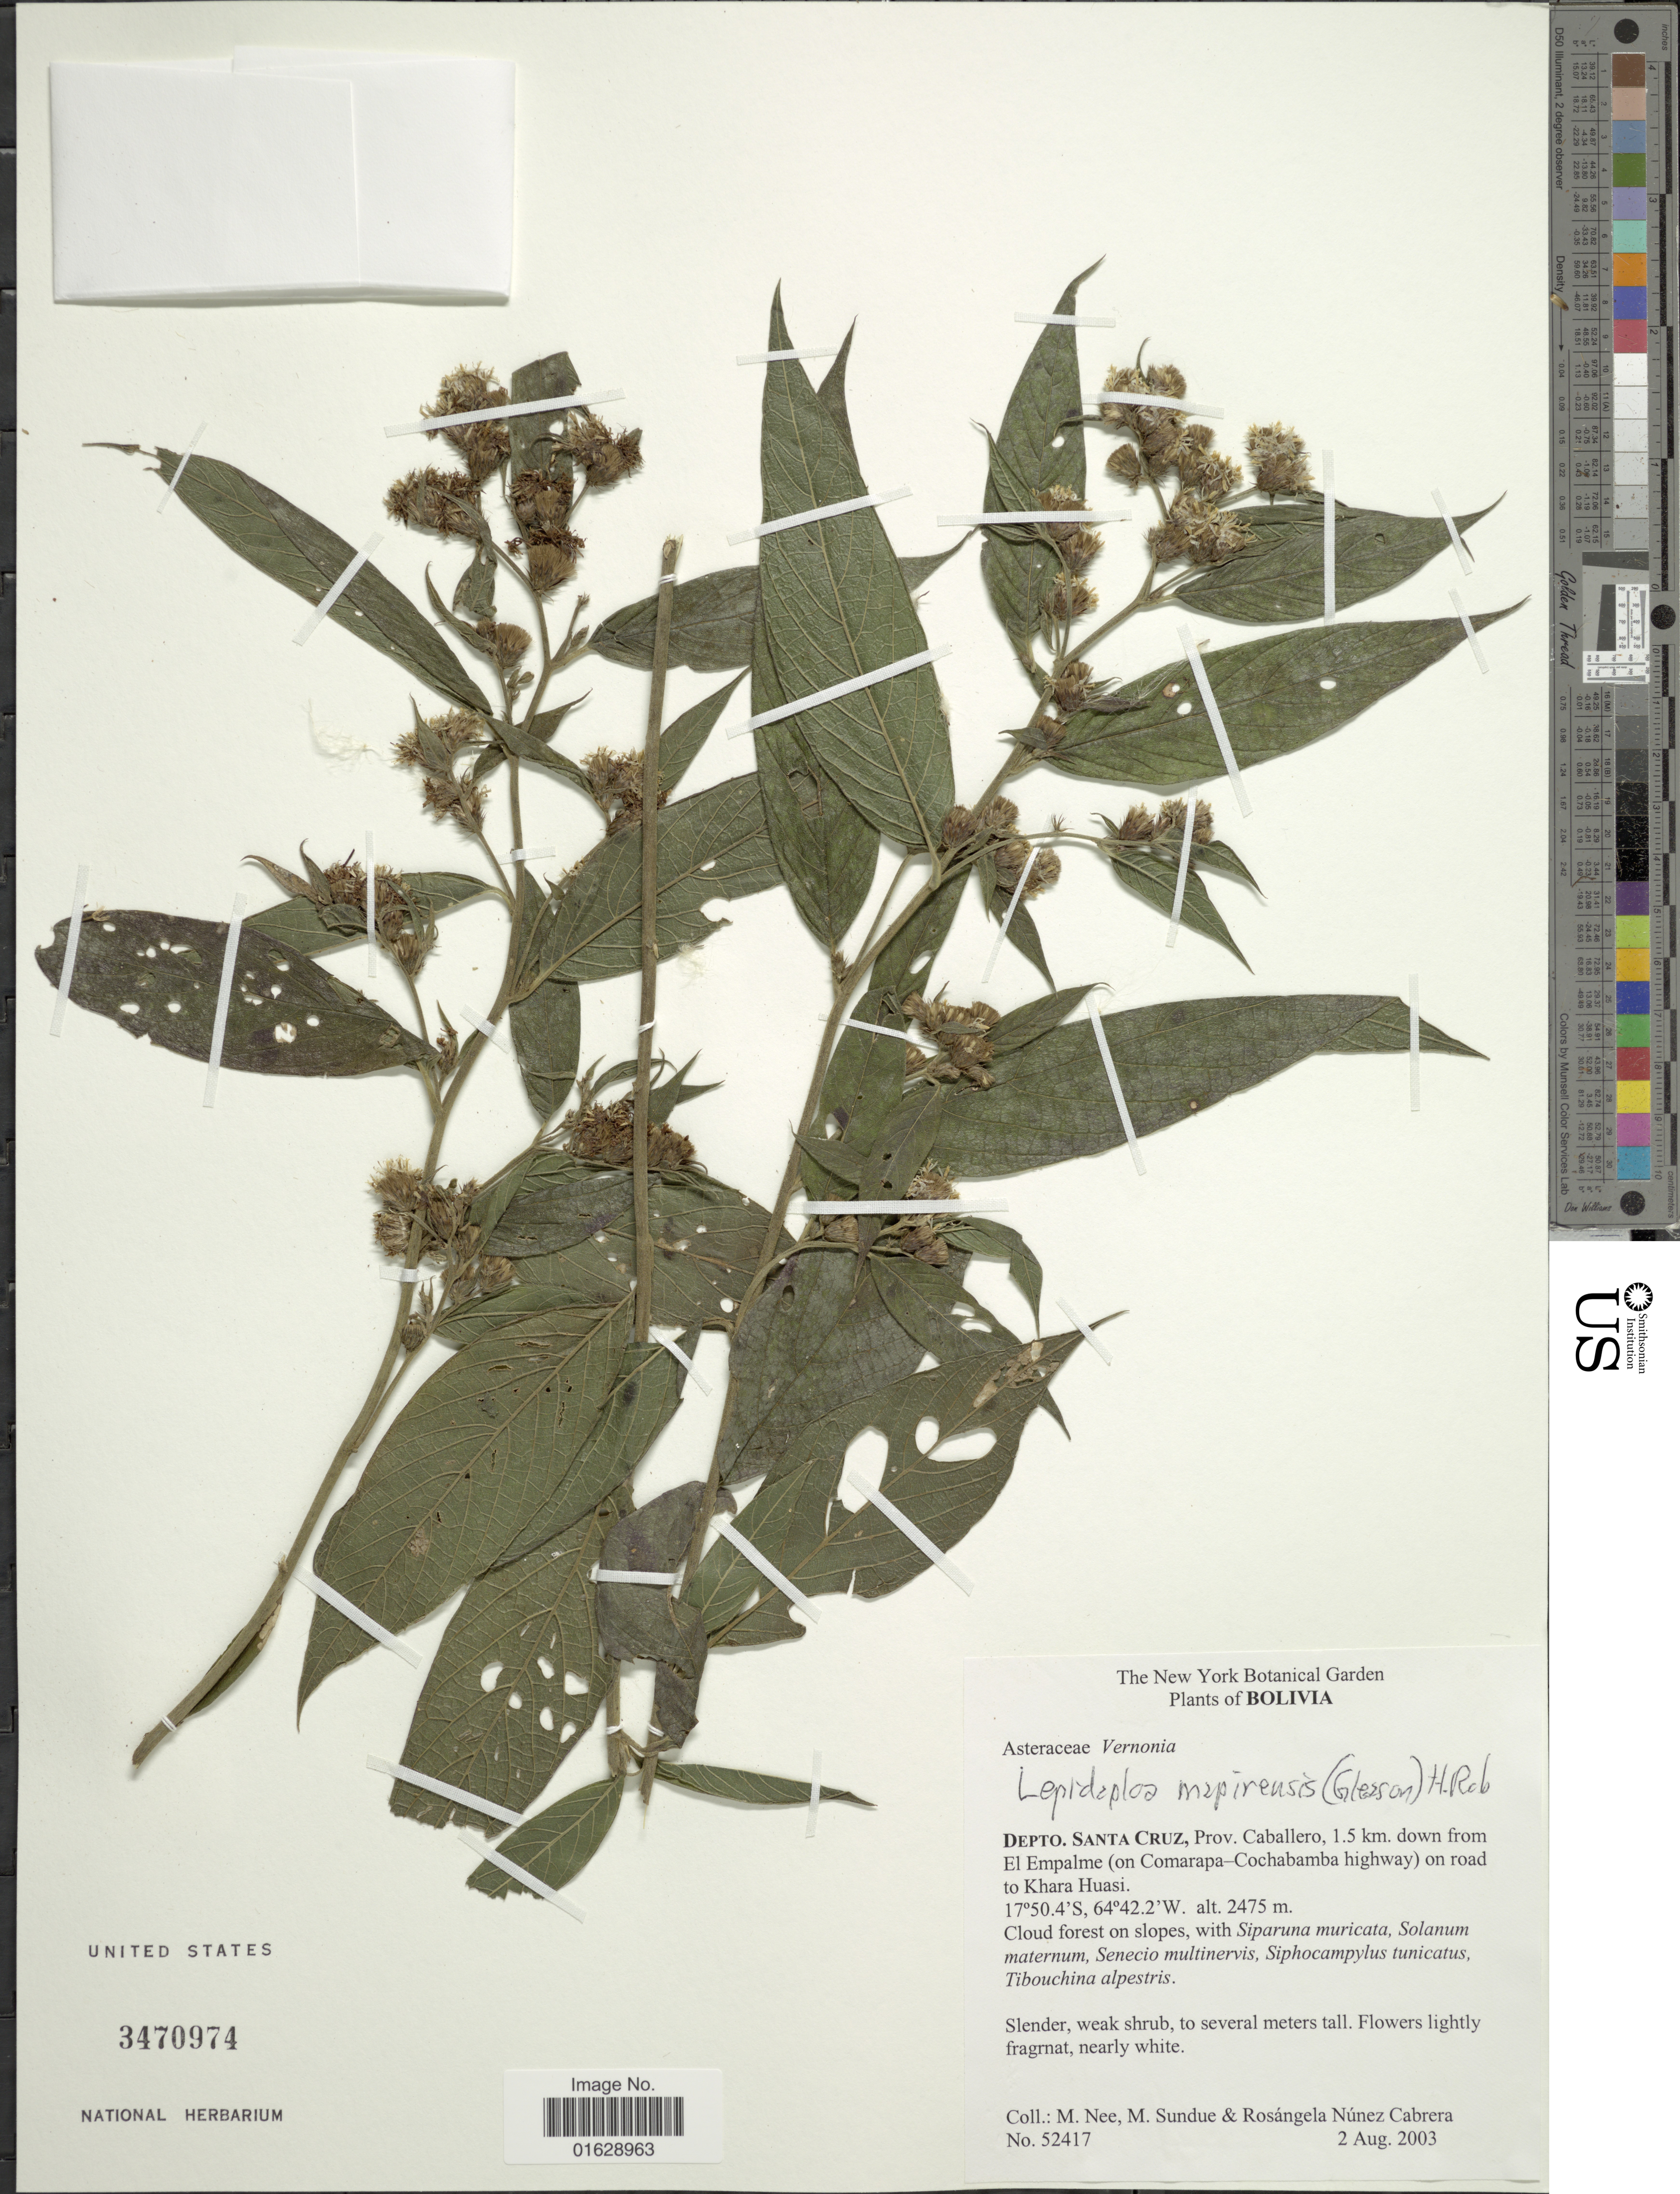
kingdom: Plantae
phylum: Tracheophyta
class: Magnoliopsida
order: Asterales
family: Asteraceae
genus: Lepidaploa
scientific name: Lepidaploa mapirensis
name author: (Gleason) H. Rob.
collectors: M. Nee, M. Sundue & R. Núnez Cabrera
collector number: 52417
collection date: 2003-08-02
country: Bolivia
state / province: Santa Cruz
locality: Prov. Caballero, 1.5 km. down from El Empalme (on Comarapa-Cochabamba highway) on road to Khara Huasi.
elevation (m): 2475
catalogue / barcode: US 3470974